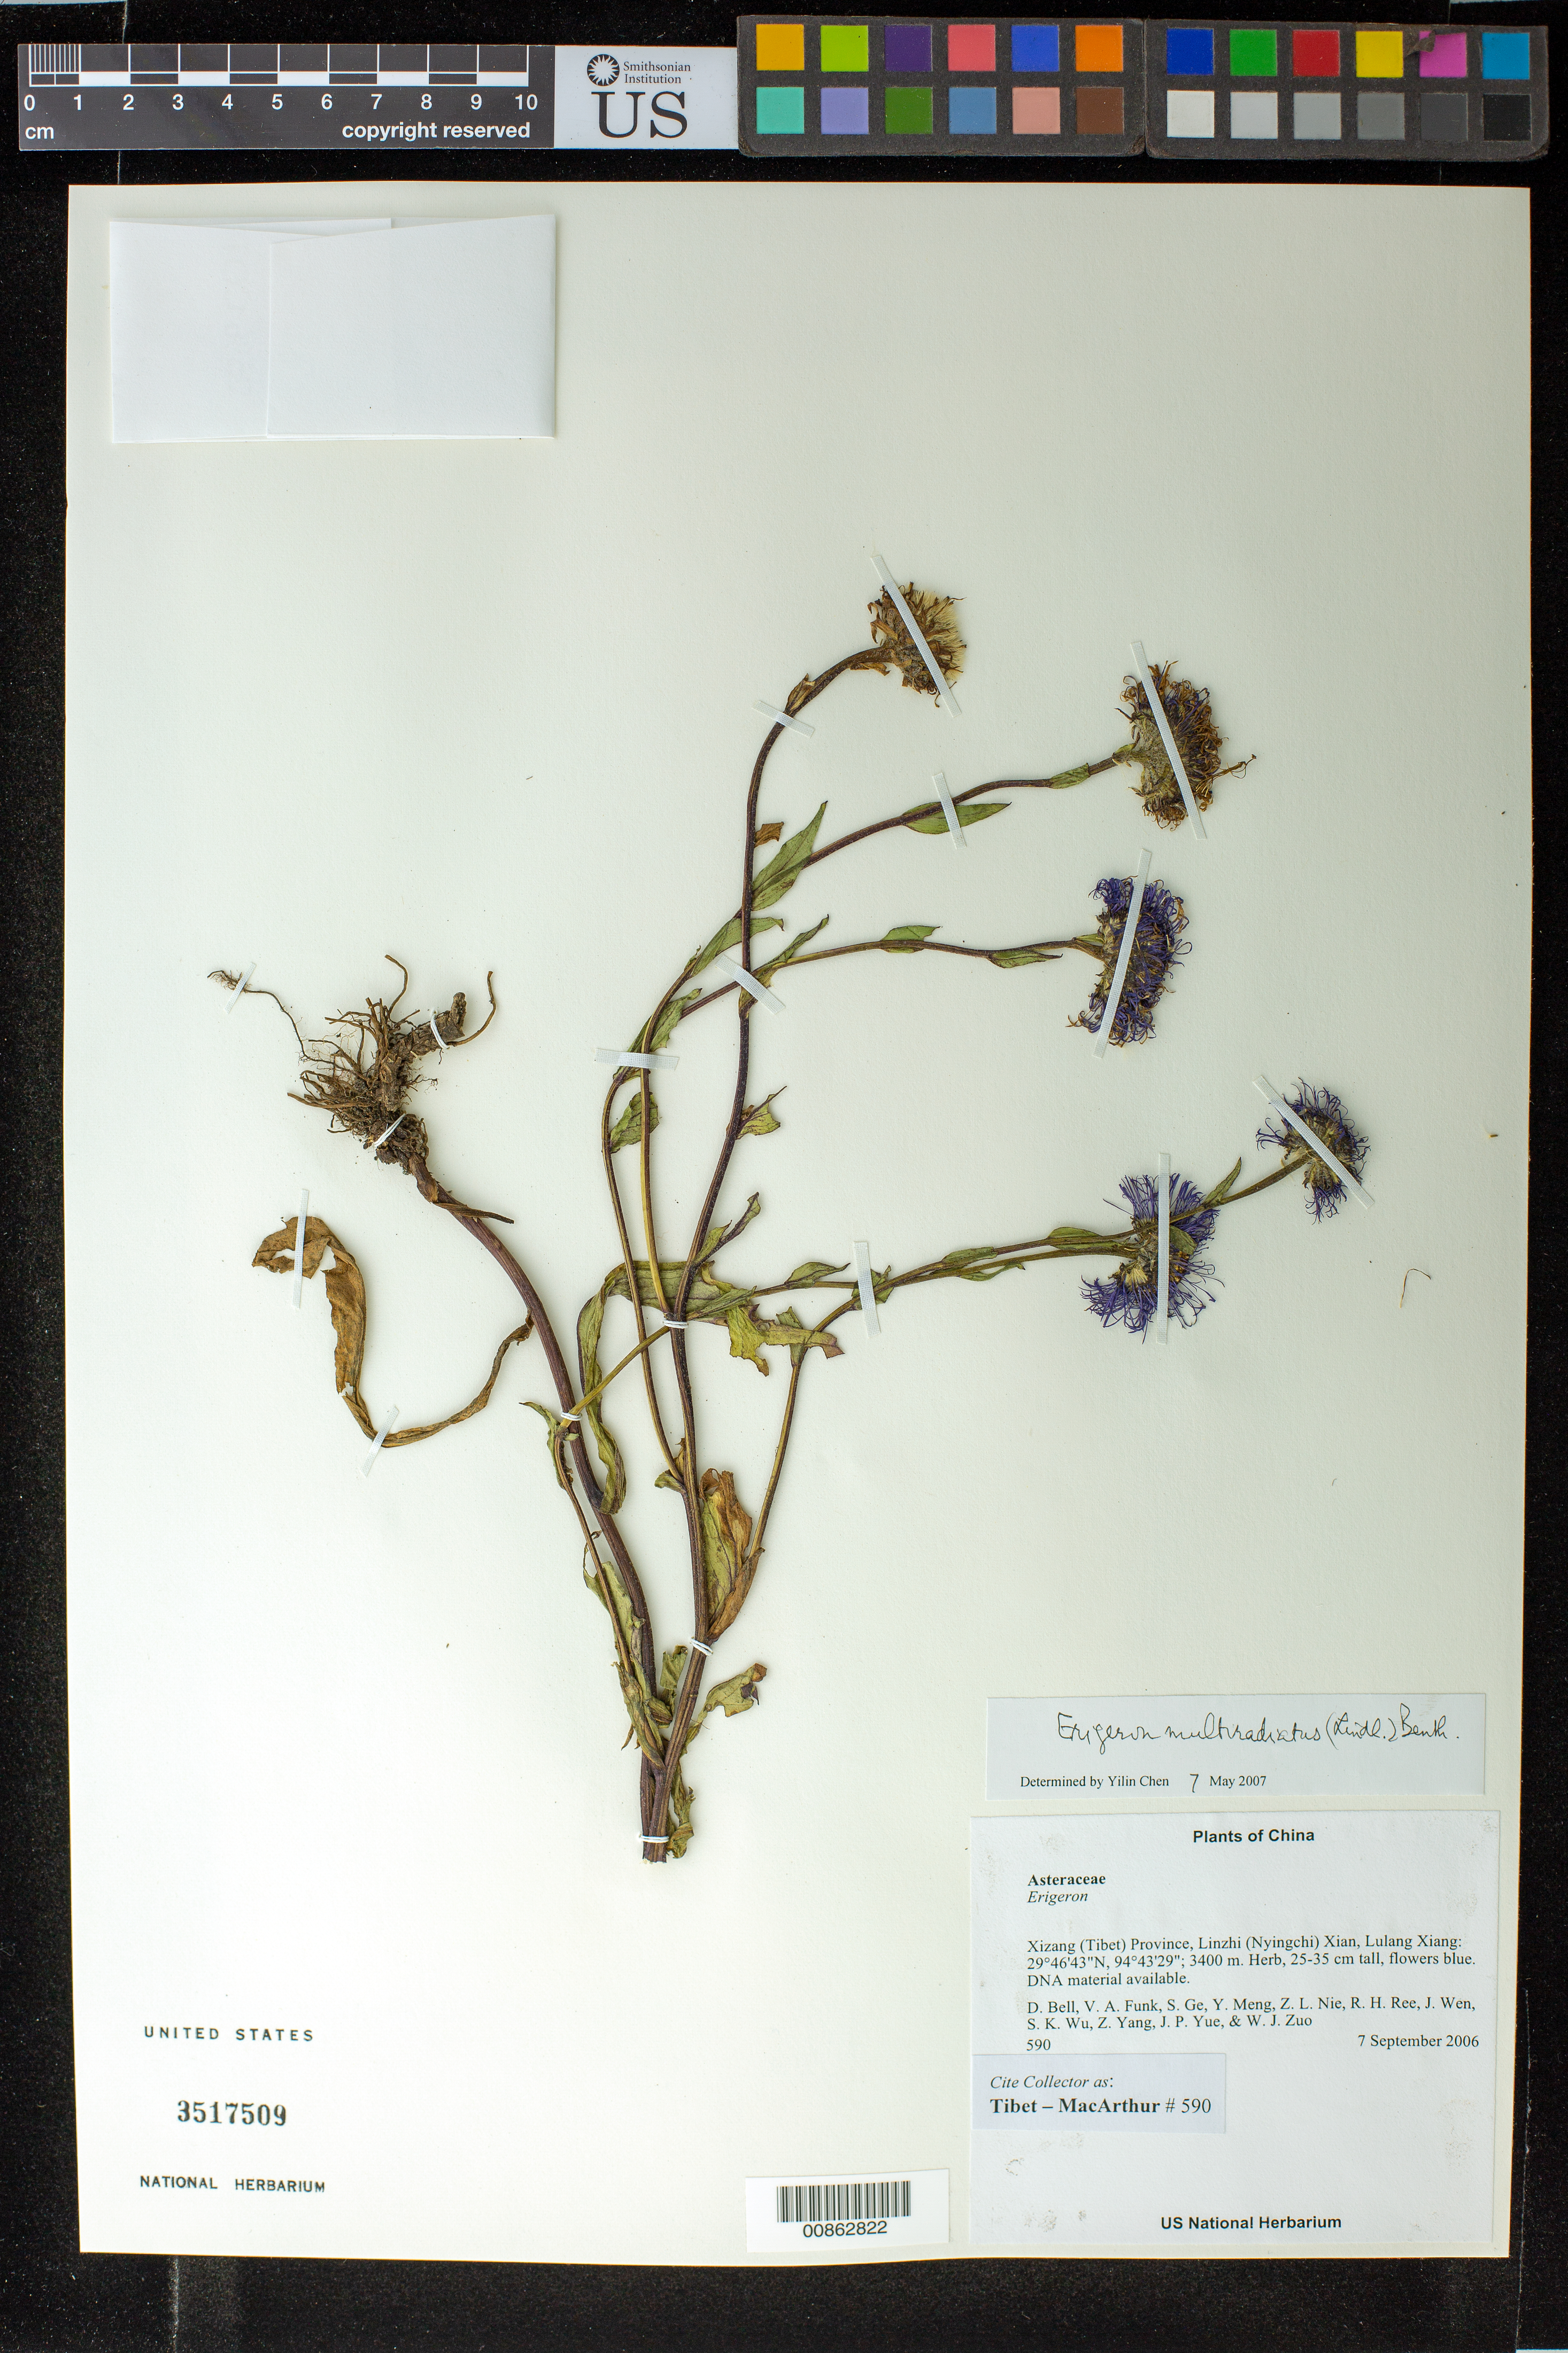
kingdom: Plantae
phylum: Tracheophyta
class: Magnoliopsida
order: Asterales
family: Asteraceae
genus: Erigeron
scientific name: Erigeron multiradiatus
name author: (Lindl. ex DC.) Benth. ex C.B. Clarke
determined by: Yilin Chen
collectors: Tibet-MacArthur, D. A. Bell, V. Funk, S. Ge, Y. Meng, Z. Nie, R. Ree, J. Wen, S. K. Wu, Z. Yang, J. Yue & W. Zuo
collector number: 590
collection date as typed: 07 Sep 2006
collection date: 2006-09-07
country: China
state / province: Xizang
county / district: Linzhi (Nyingchi) Xian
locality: Lulang Xiang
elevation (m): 3400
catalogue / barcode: US 3517509